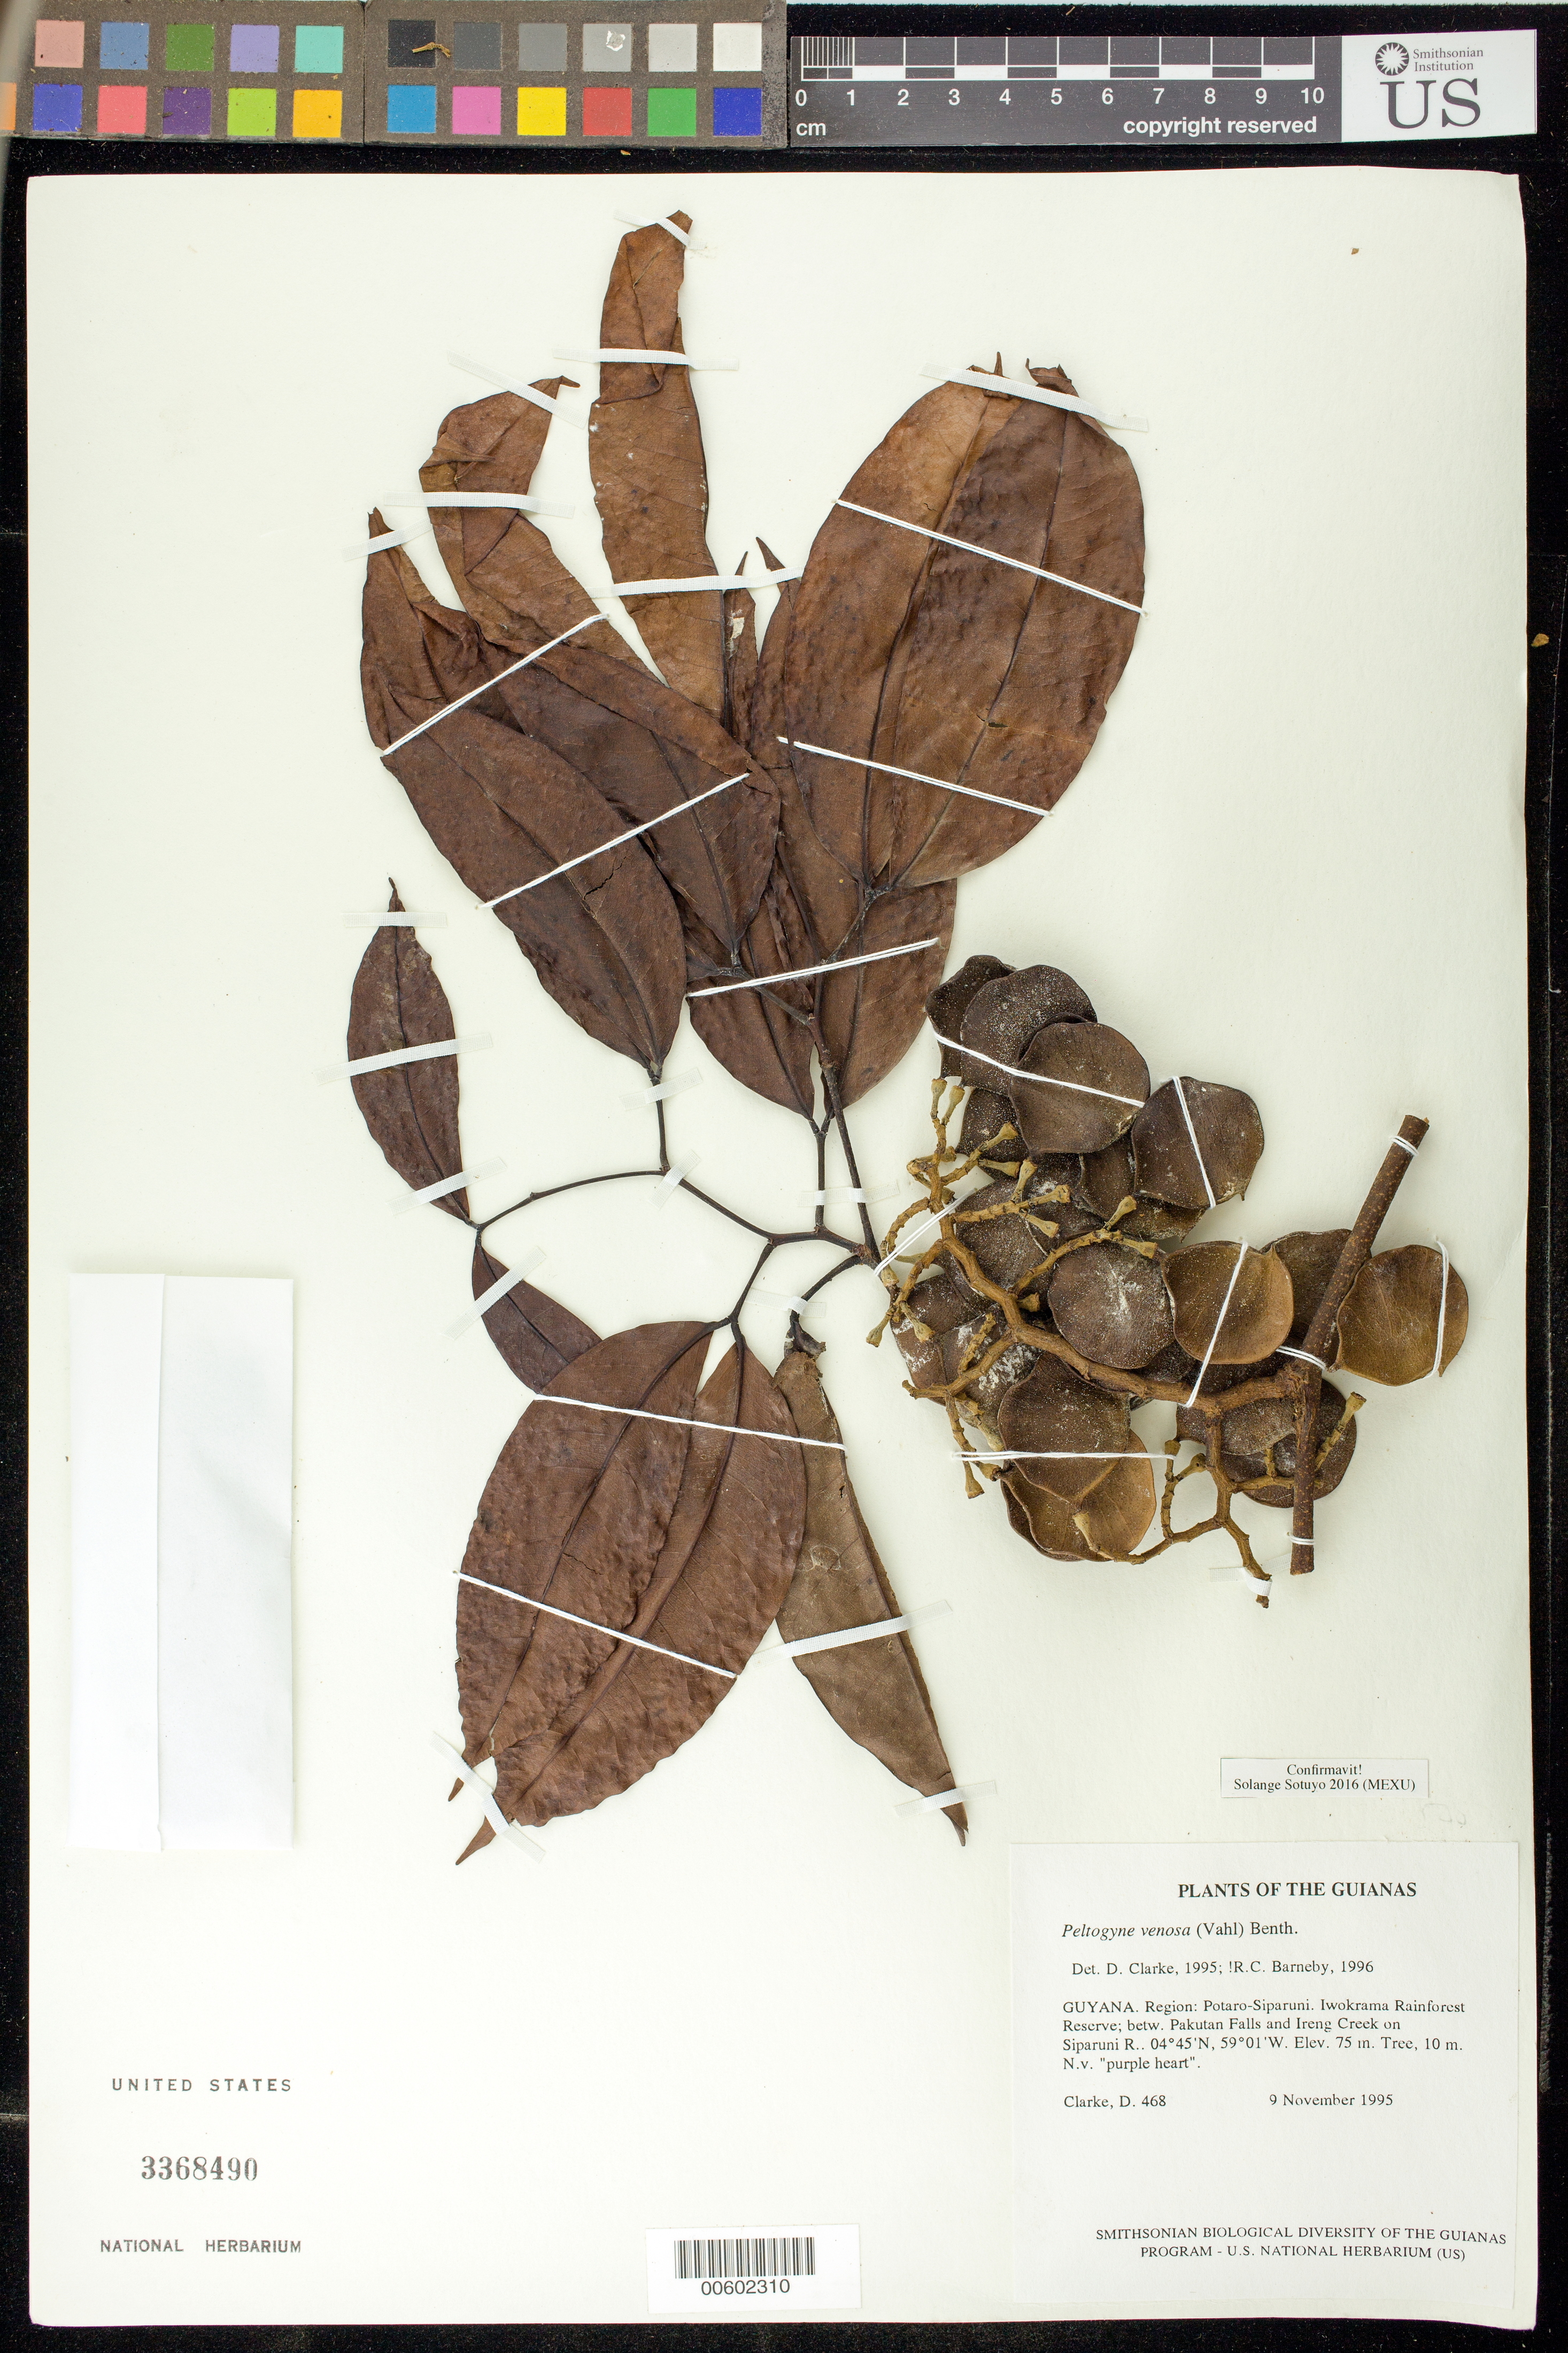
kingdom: Plantae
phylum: Tracheophyta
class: Magnoliopsida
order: Fabales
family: Fabaceae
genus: Peltogyne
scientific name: Peltogyne venosa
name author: (Vahl) Benth.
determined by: Sotuyo, Solange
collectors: H. D. Clarke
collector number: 468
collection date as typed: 9 November 1995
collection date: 1995-11-09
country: Guyana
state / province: Potaro-Siparuni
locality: Iwokrama Rainforest Reserve; betw. Pakutau Falls and Ireng Creek on Siparuni R.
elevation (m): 75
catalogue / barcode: US 3368490